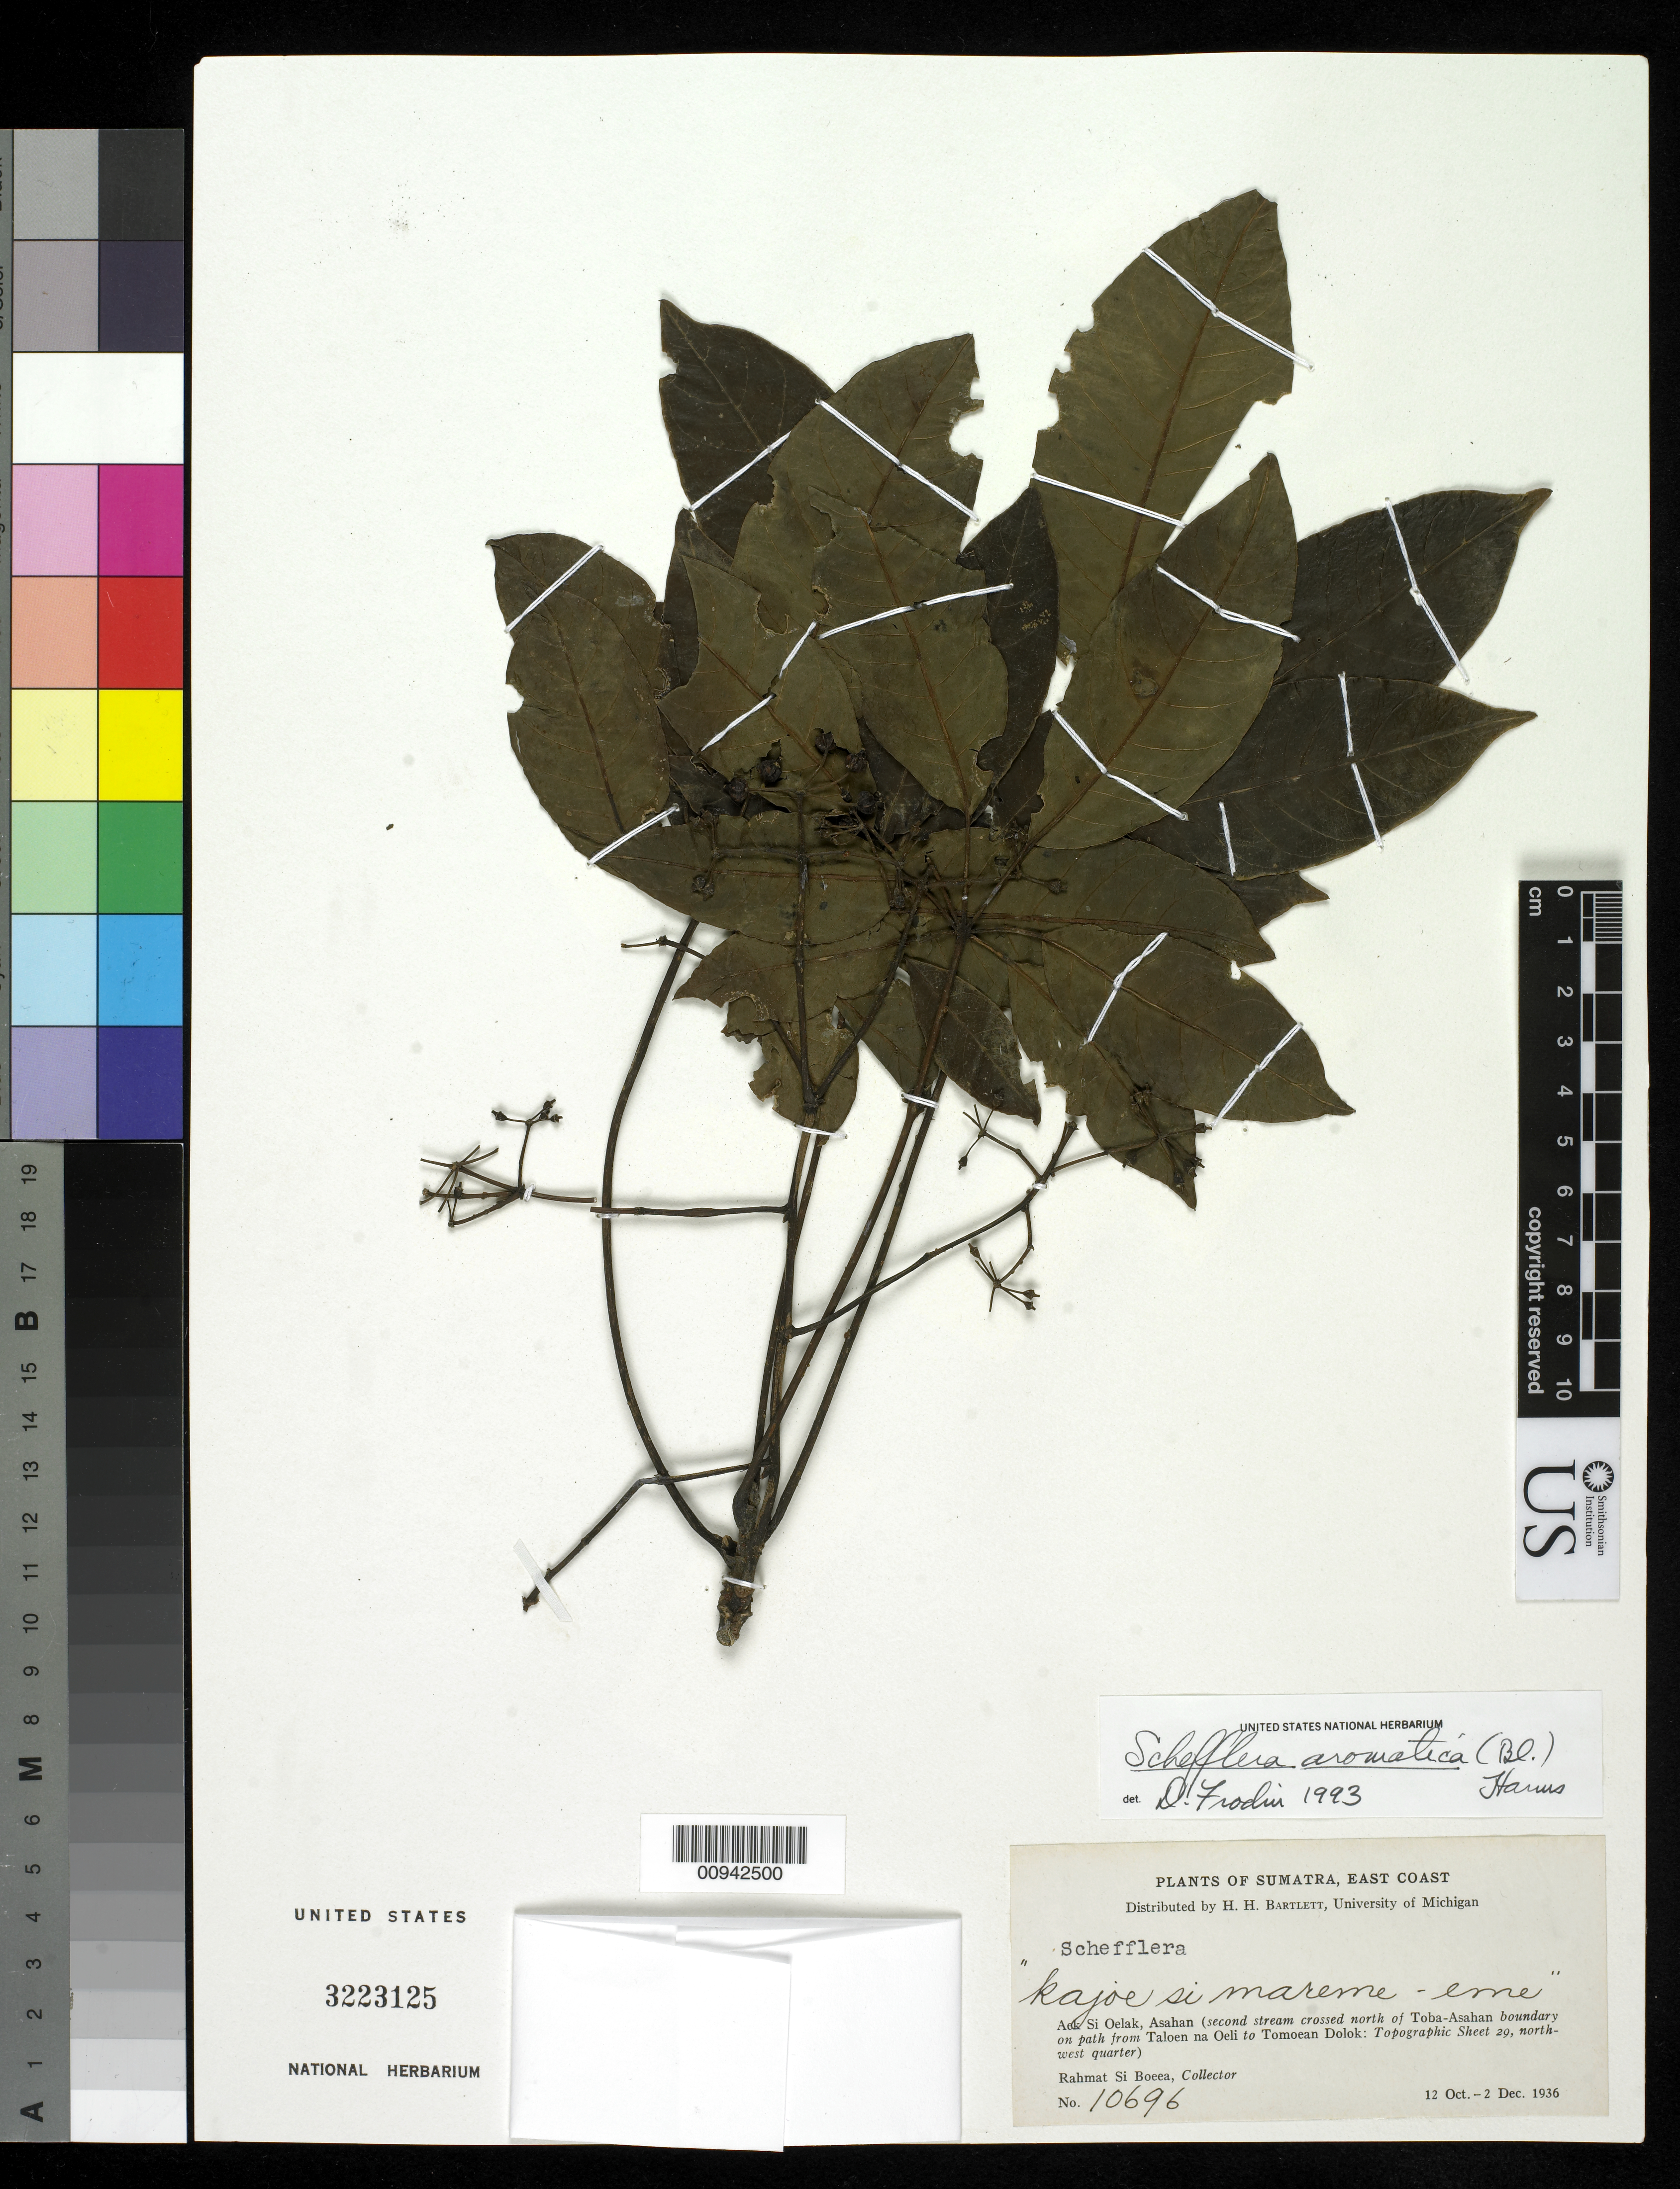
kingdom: Plantae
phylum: Tracheophyta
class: Magnoliopsida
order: Apiales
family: Araliaceae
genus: Heptapleurum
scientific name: Heptapleurum aromaticum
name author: (Blume) Boerl.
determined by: Wagner, W. L., (BOT), Smithsonian Institution - National Museum of Natural History (UNITED STATES)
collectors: Rahmat Si Boeea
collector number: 10696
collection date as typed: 12 Oct 1936 to 02 Dec 1936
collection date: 1936-10-12/1936-12-02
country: Indonesia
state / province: Sumatra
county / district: Aceh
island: Sumatra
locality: Aek si Oelak, Toba-Asahan, Taloen na Oeli ,Tomoean Dolok:Topographic sheet 29, Northwest quarter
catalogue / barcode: US 3223125